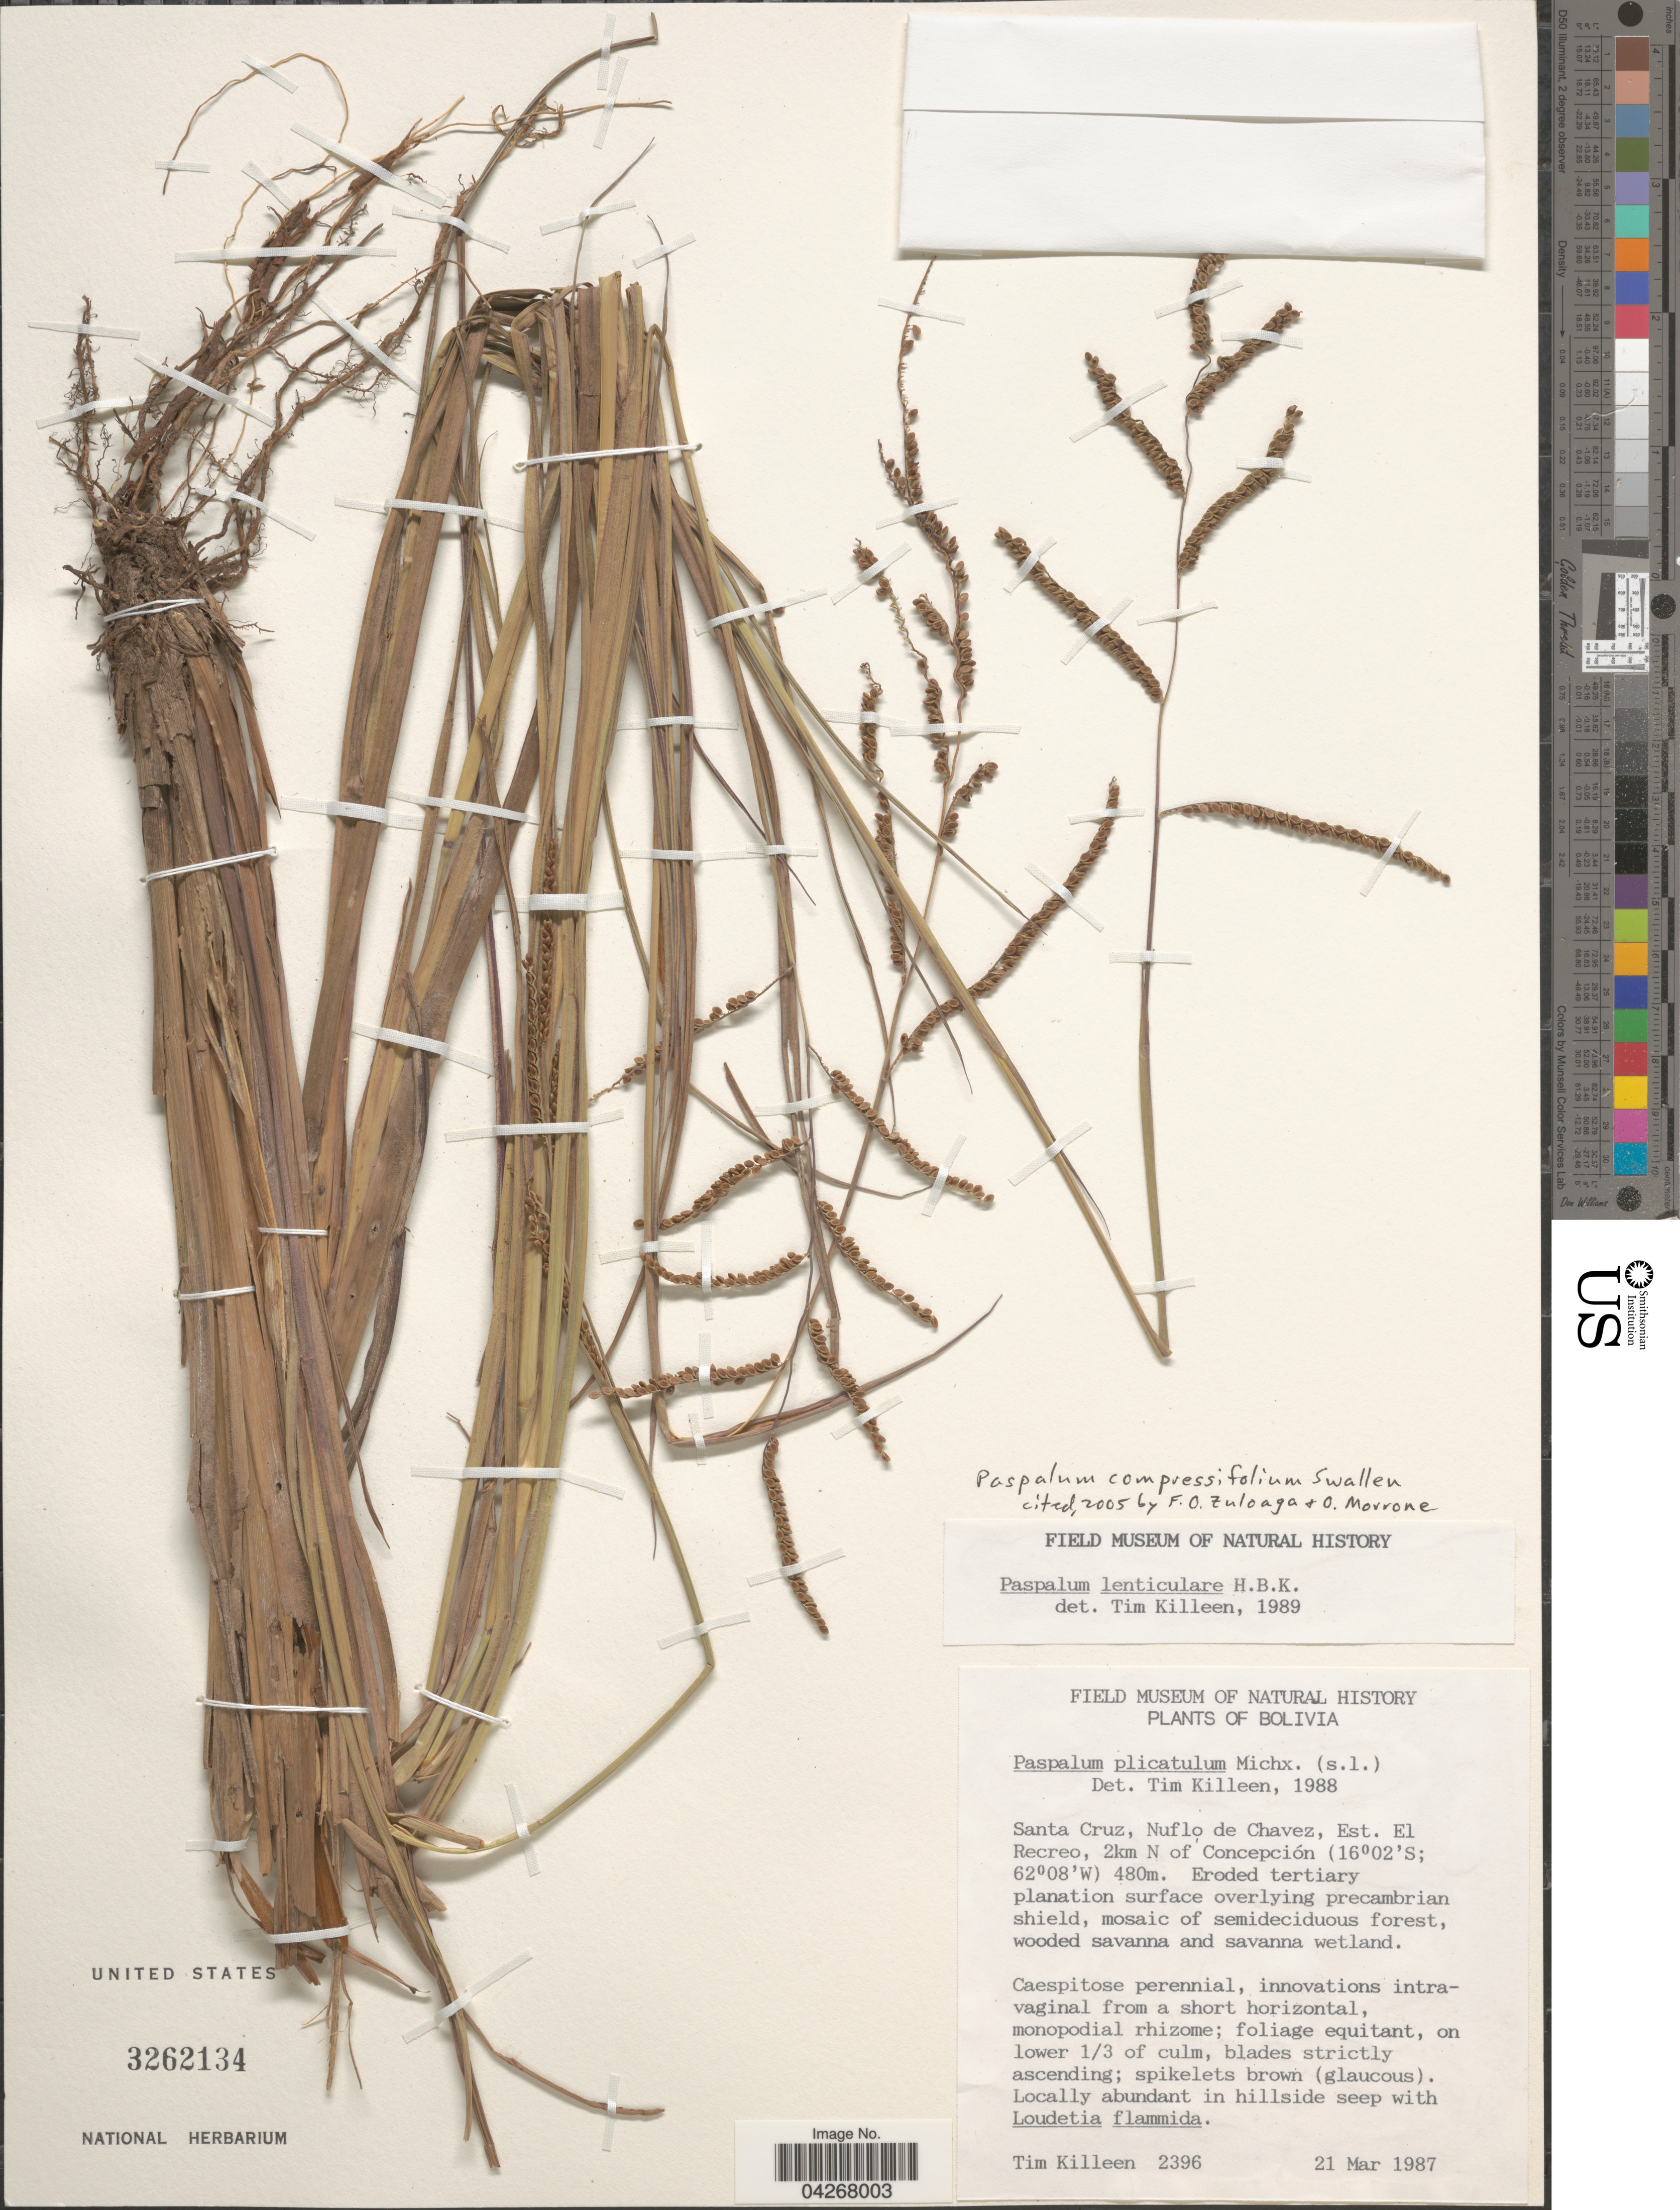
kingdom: Plantae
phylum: Tracheophyta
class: Liliopsida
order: Poales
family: Poaceae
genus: Paspalum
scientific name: Paspalum compressifolium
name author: Swallen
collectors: T. J. Killeen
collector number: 2396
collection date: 1987-03-21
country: Bolivia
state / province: Santa Cruz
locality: Nuflo de Chavez, Est. El Recreo, 2km N of Concepción.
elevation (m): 480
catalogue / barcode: US 3262134